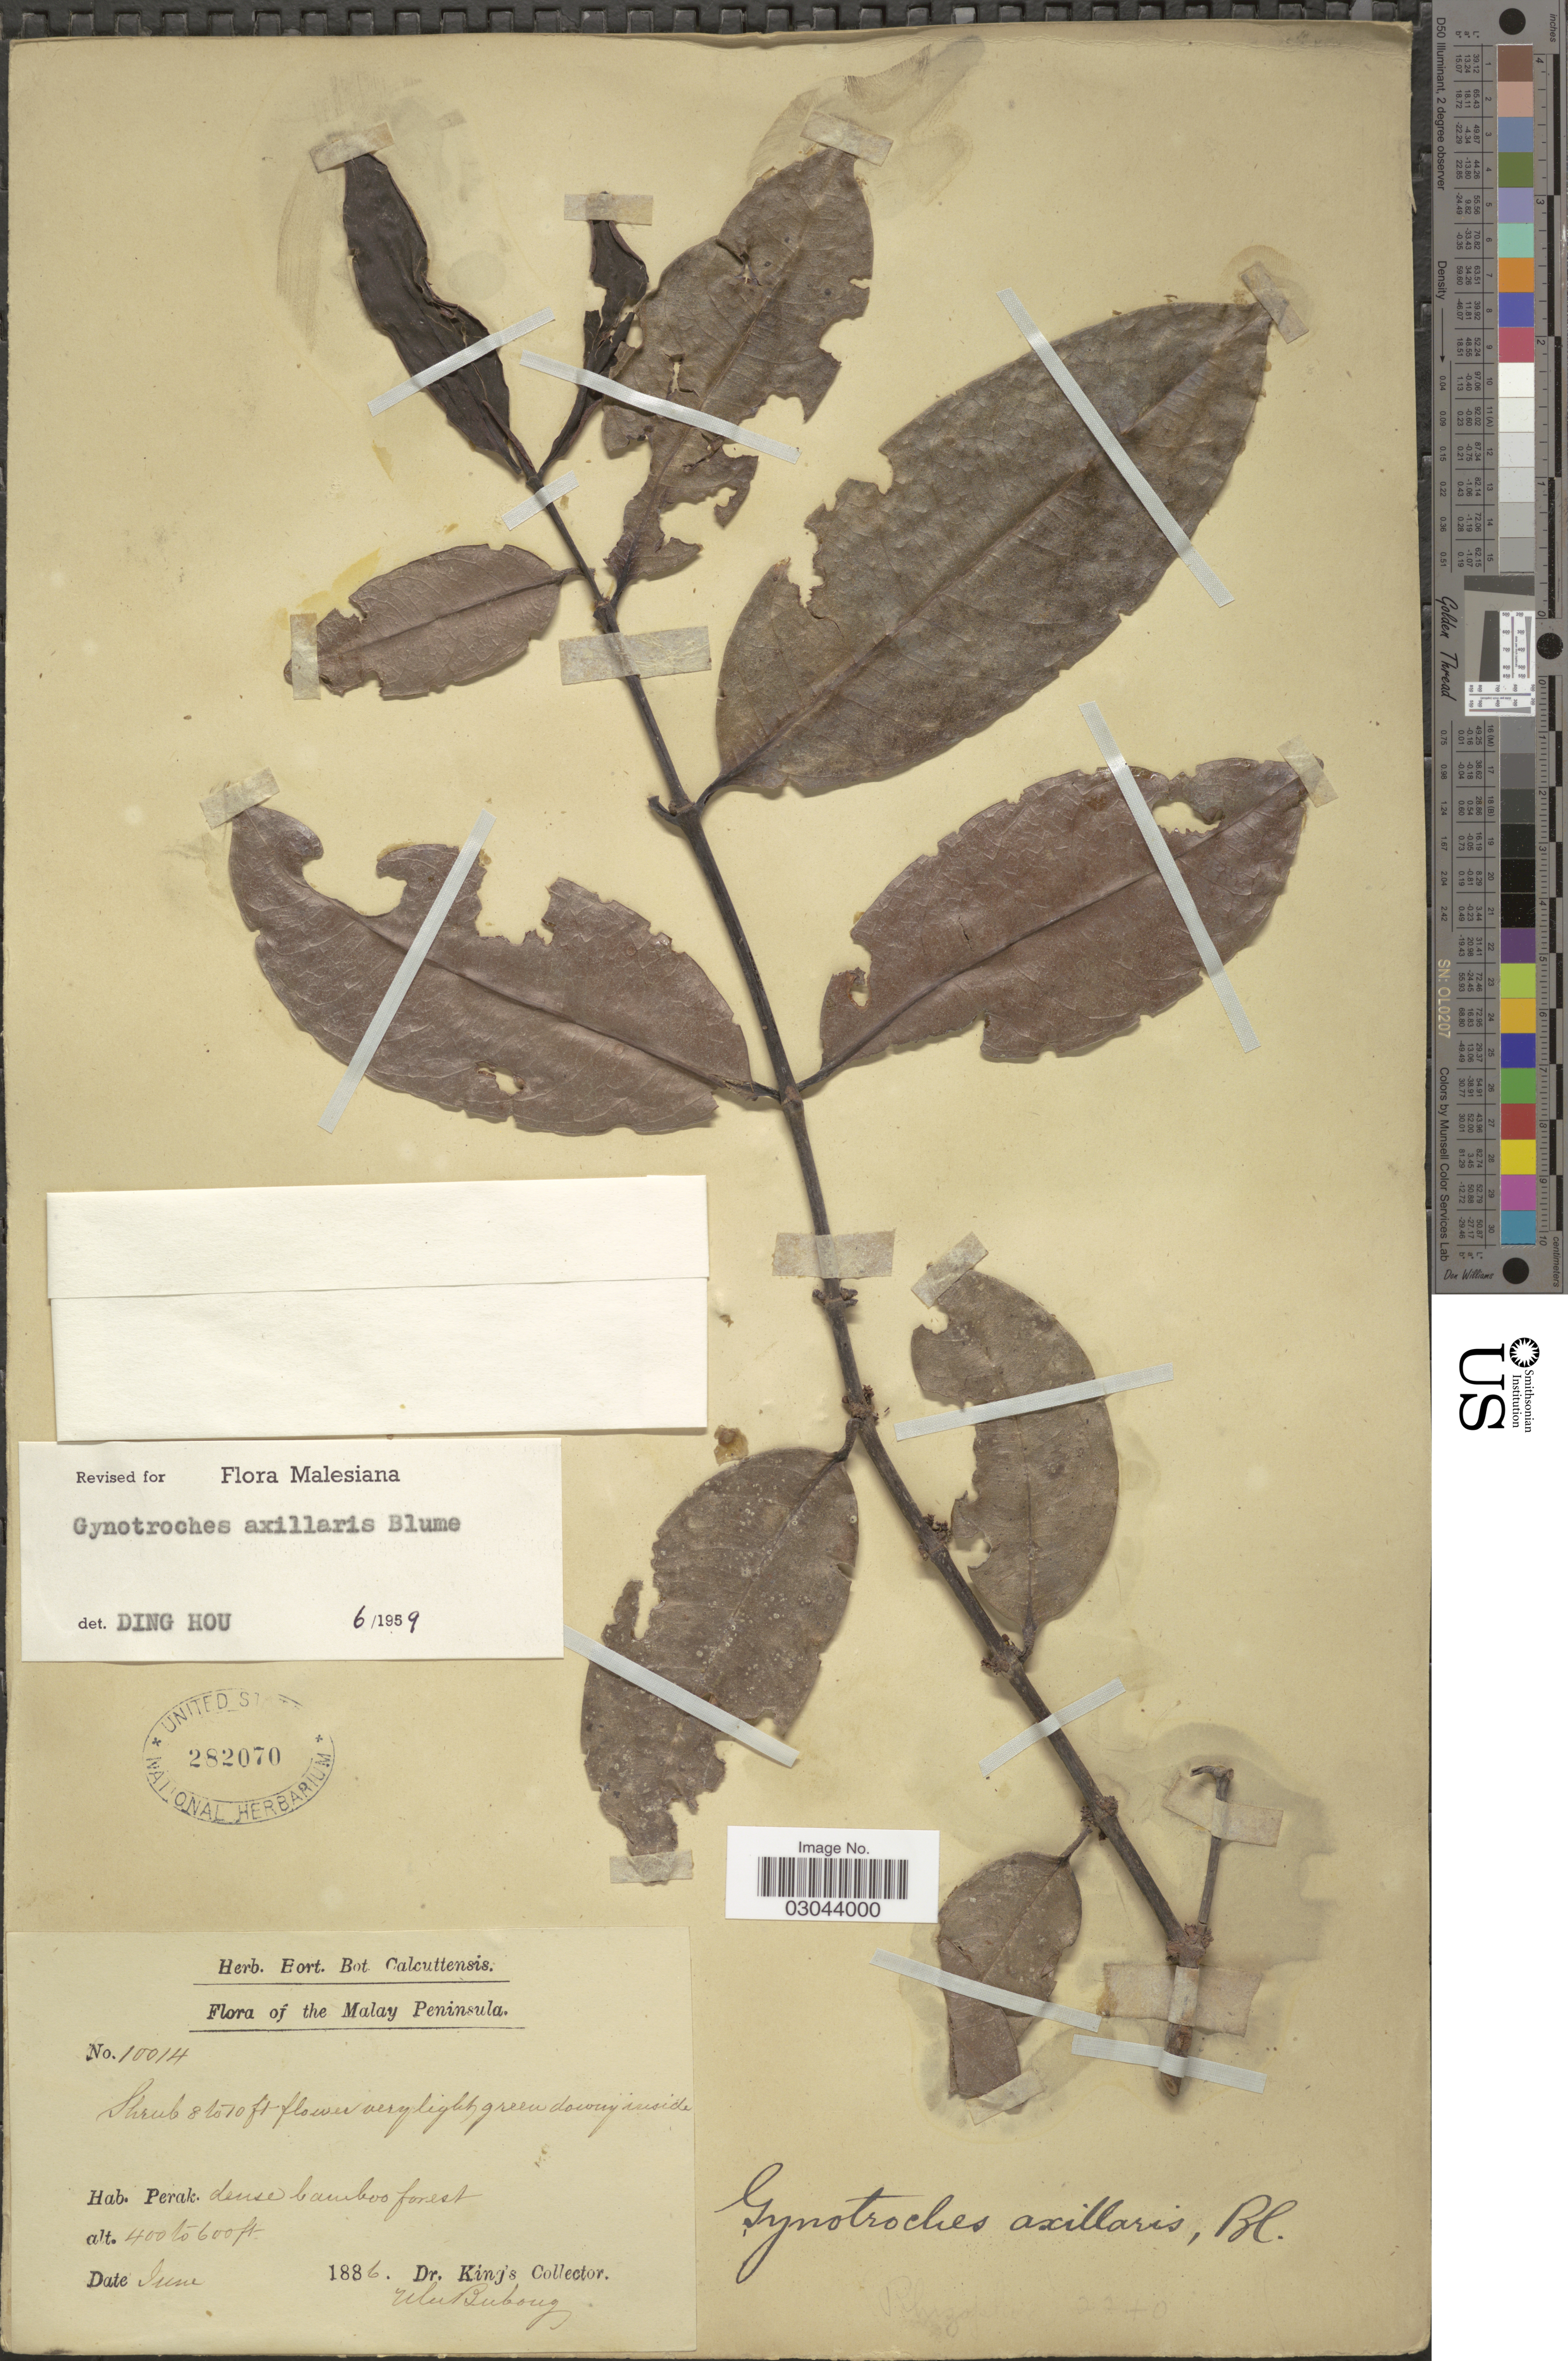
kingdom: Plantae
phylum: Tracheophyta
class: Magnoliopsida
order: Malpighiales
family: Rhizophoraceae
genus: Gynotroches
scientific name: Gynotroches axillaris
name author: Blume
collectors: Dr. King's collector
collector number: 10014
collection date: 1886-06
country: Malaysia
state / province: Perak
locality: Malay Peninsula. Ulu Bubong.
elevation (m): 122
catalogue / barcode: US 282070